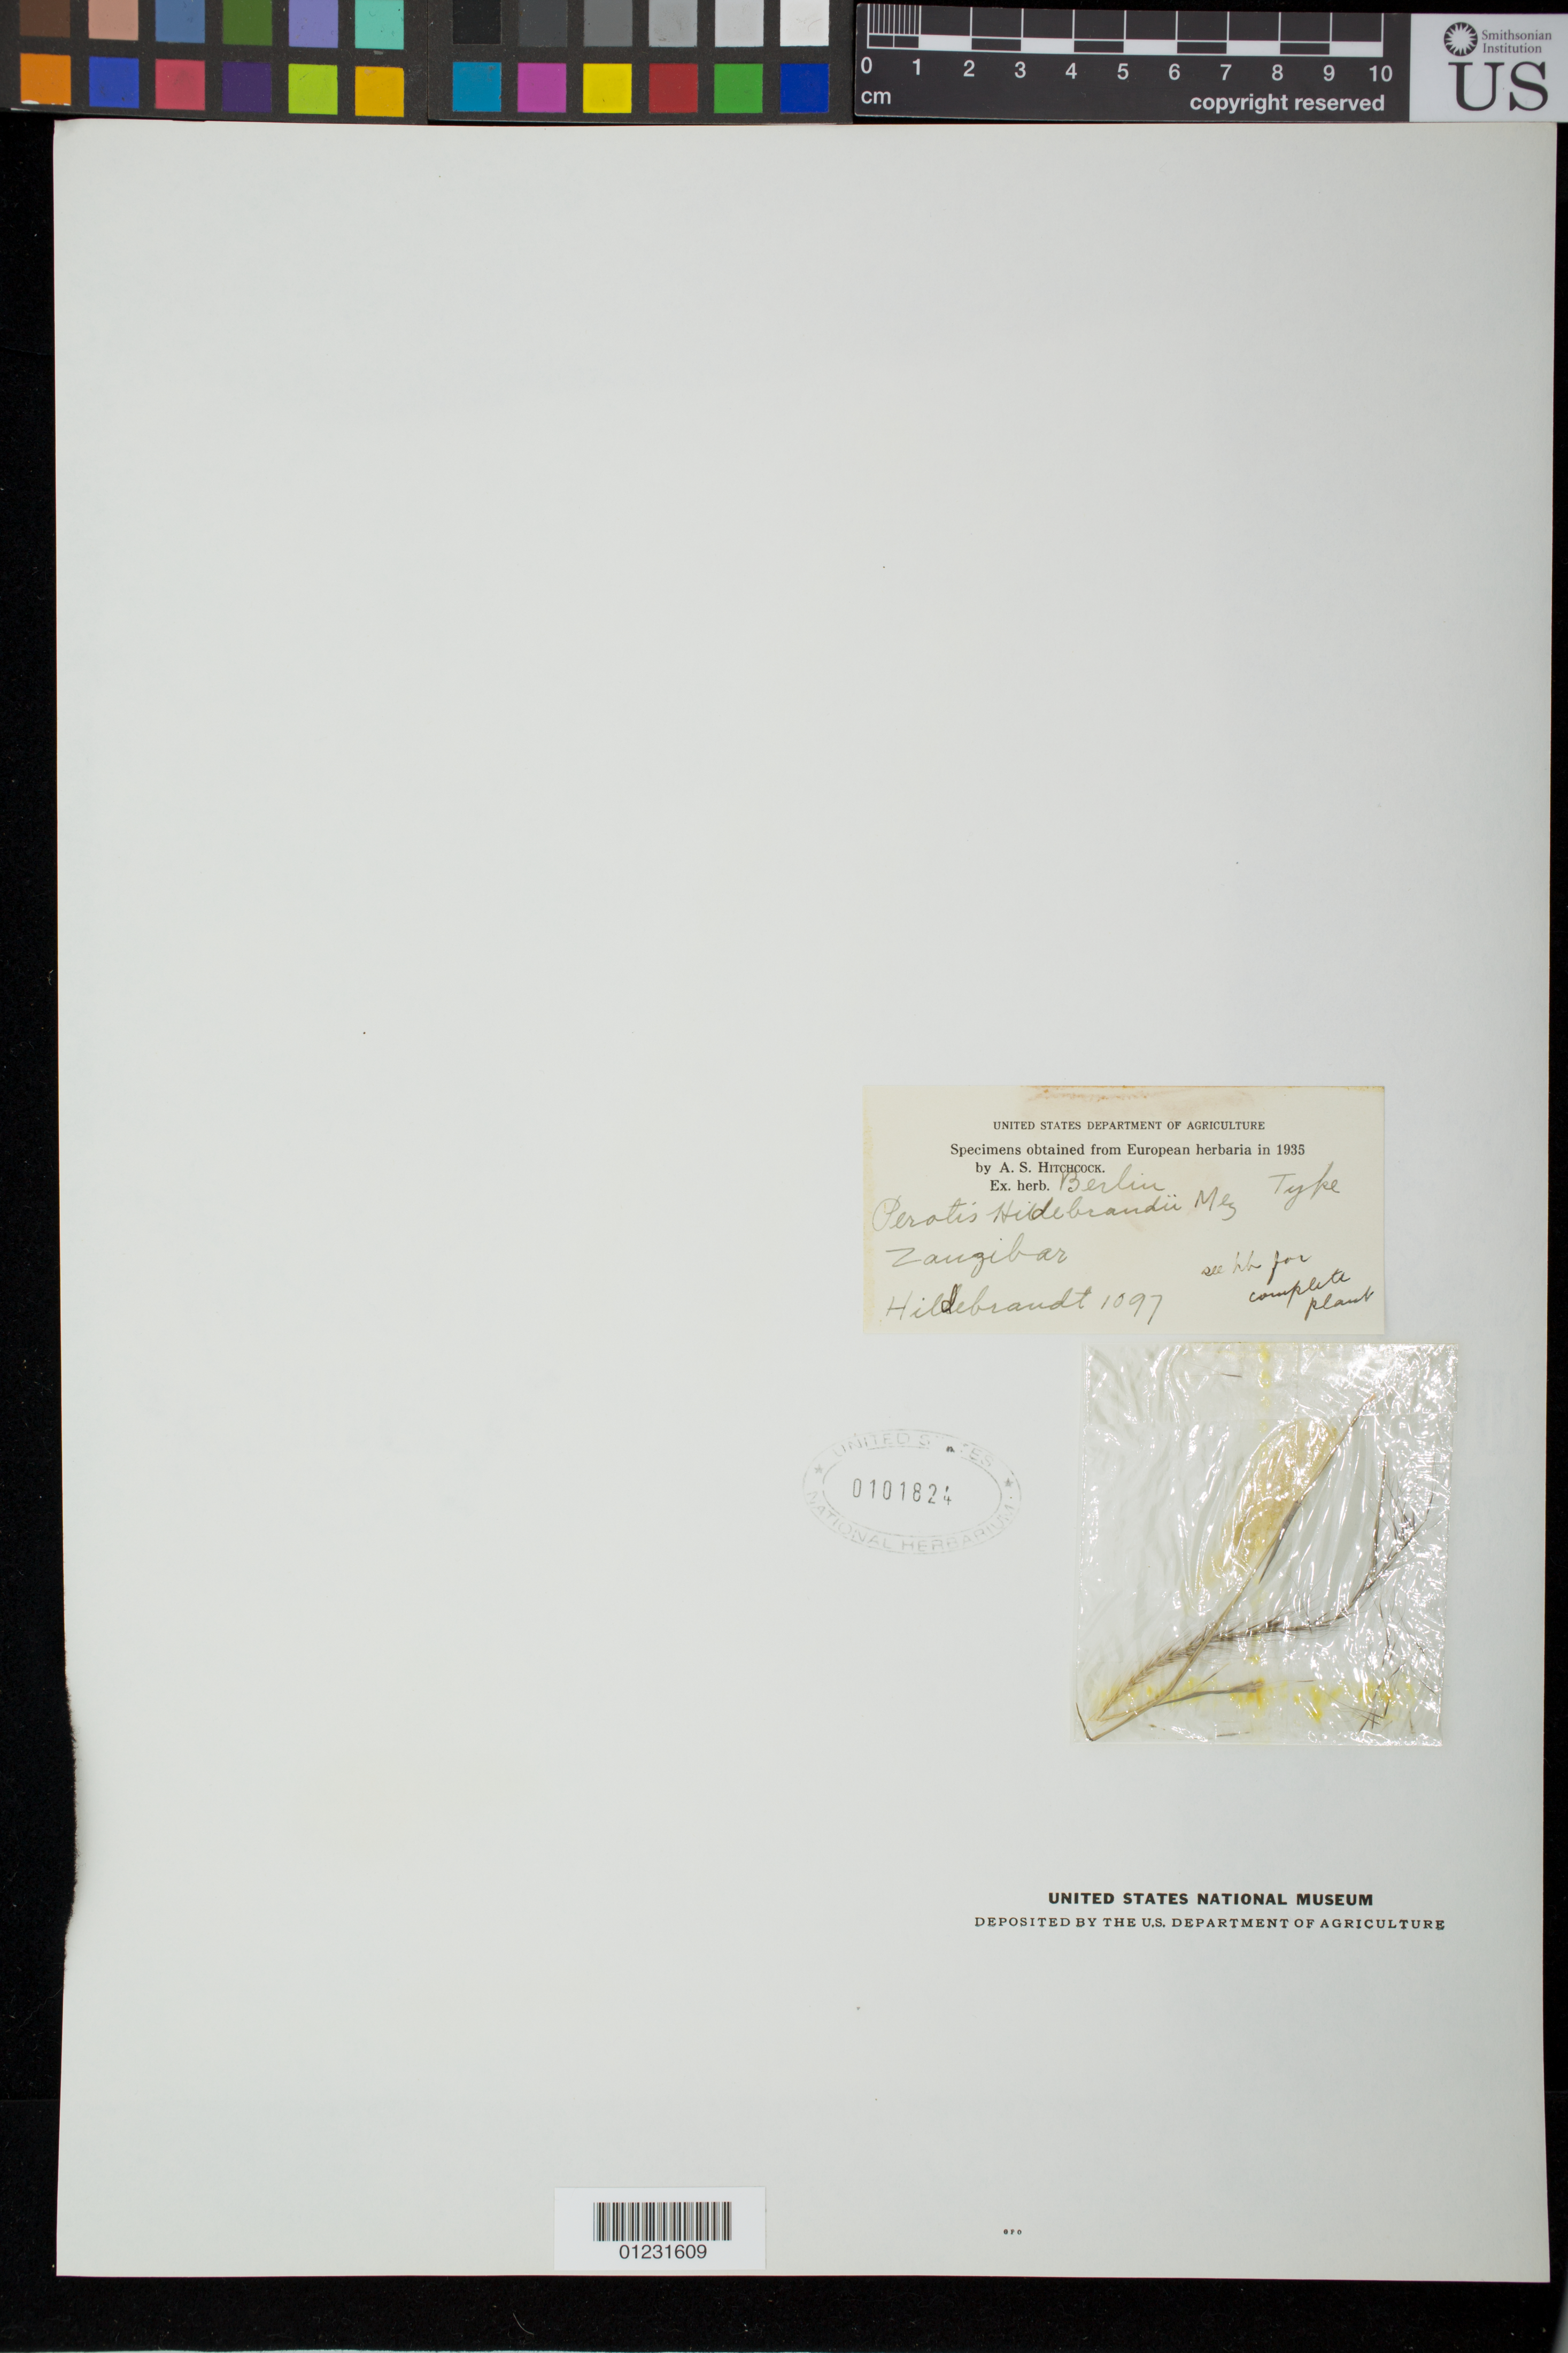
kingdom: Plantae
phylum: Tracheophyta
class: Liliopsida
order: Poales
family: Poaceae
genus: Perotis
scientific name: Perotis hildebrandtii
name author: Mez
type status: Syntype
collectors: J. Hildebrandt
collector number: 1097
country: Tanzania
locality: Zangibar.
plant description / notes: Fragmentary material of type specimen ex herb. Berlin.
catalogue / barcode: US 101824